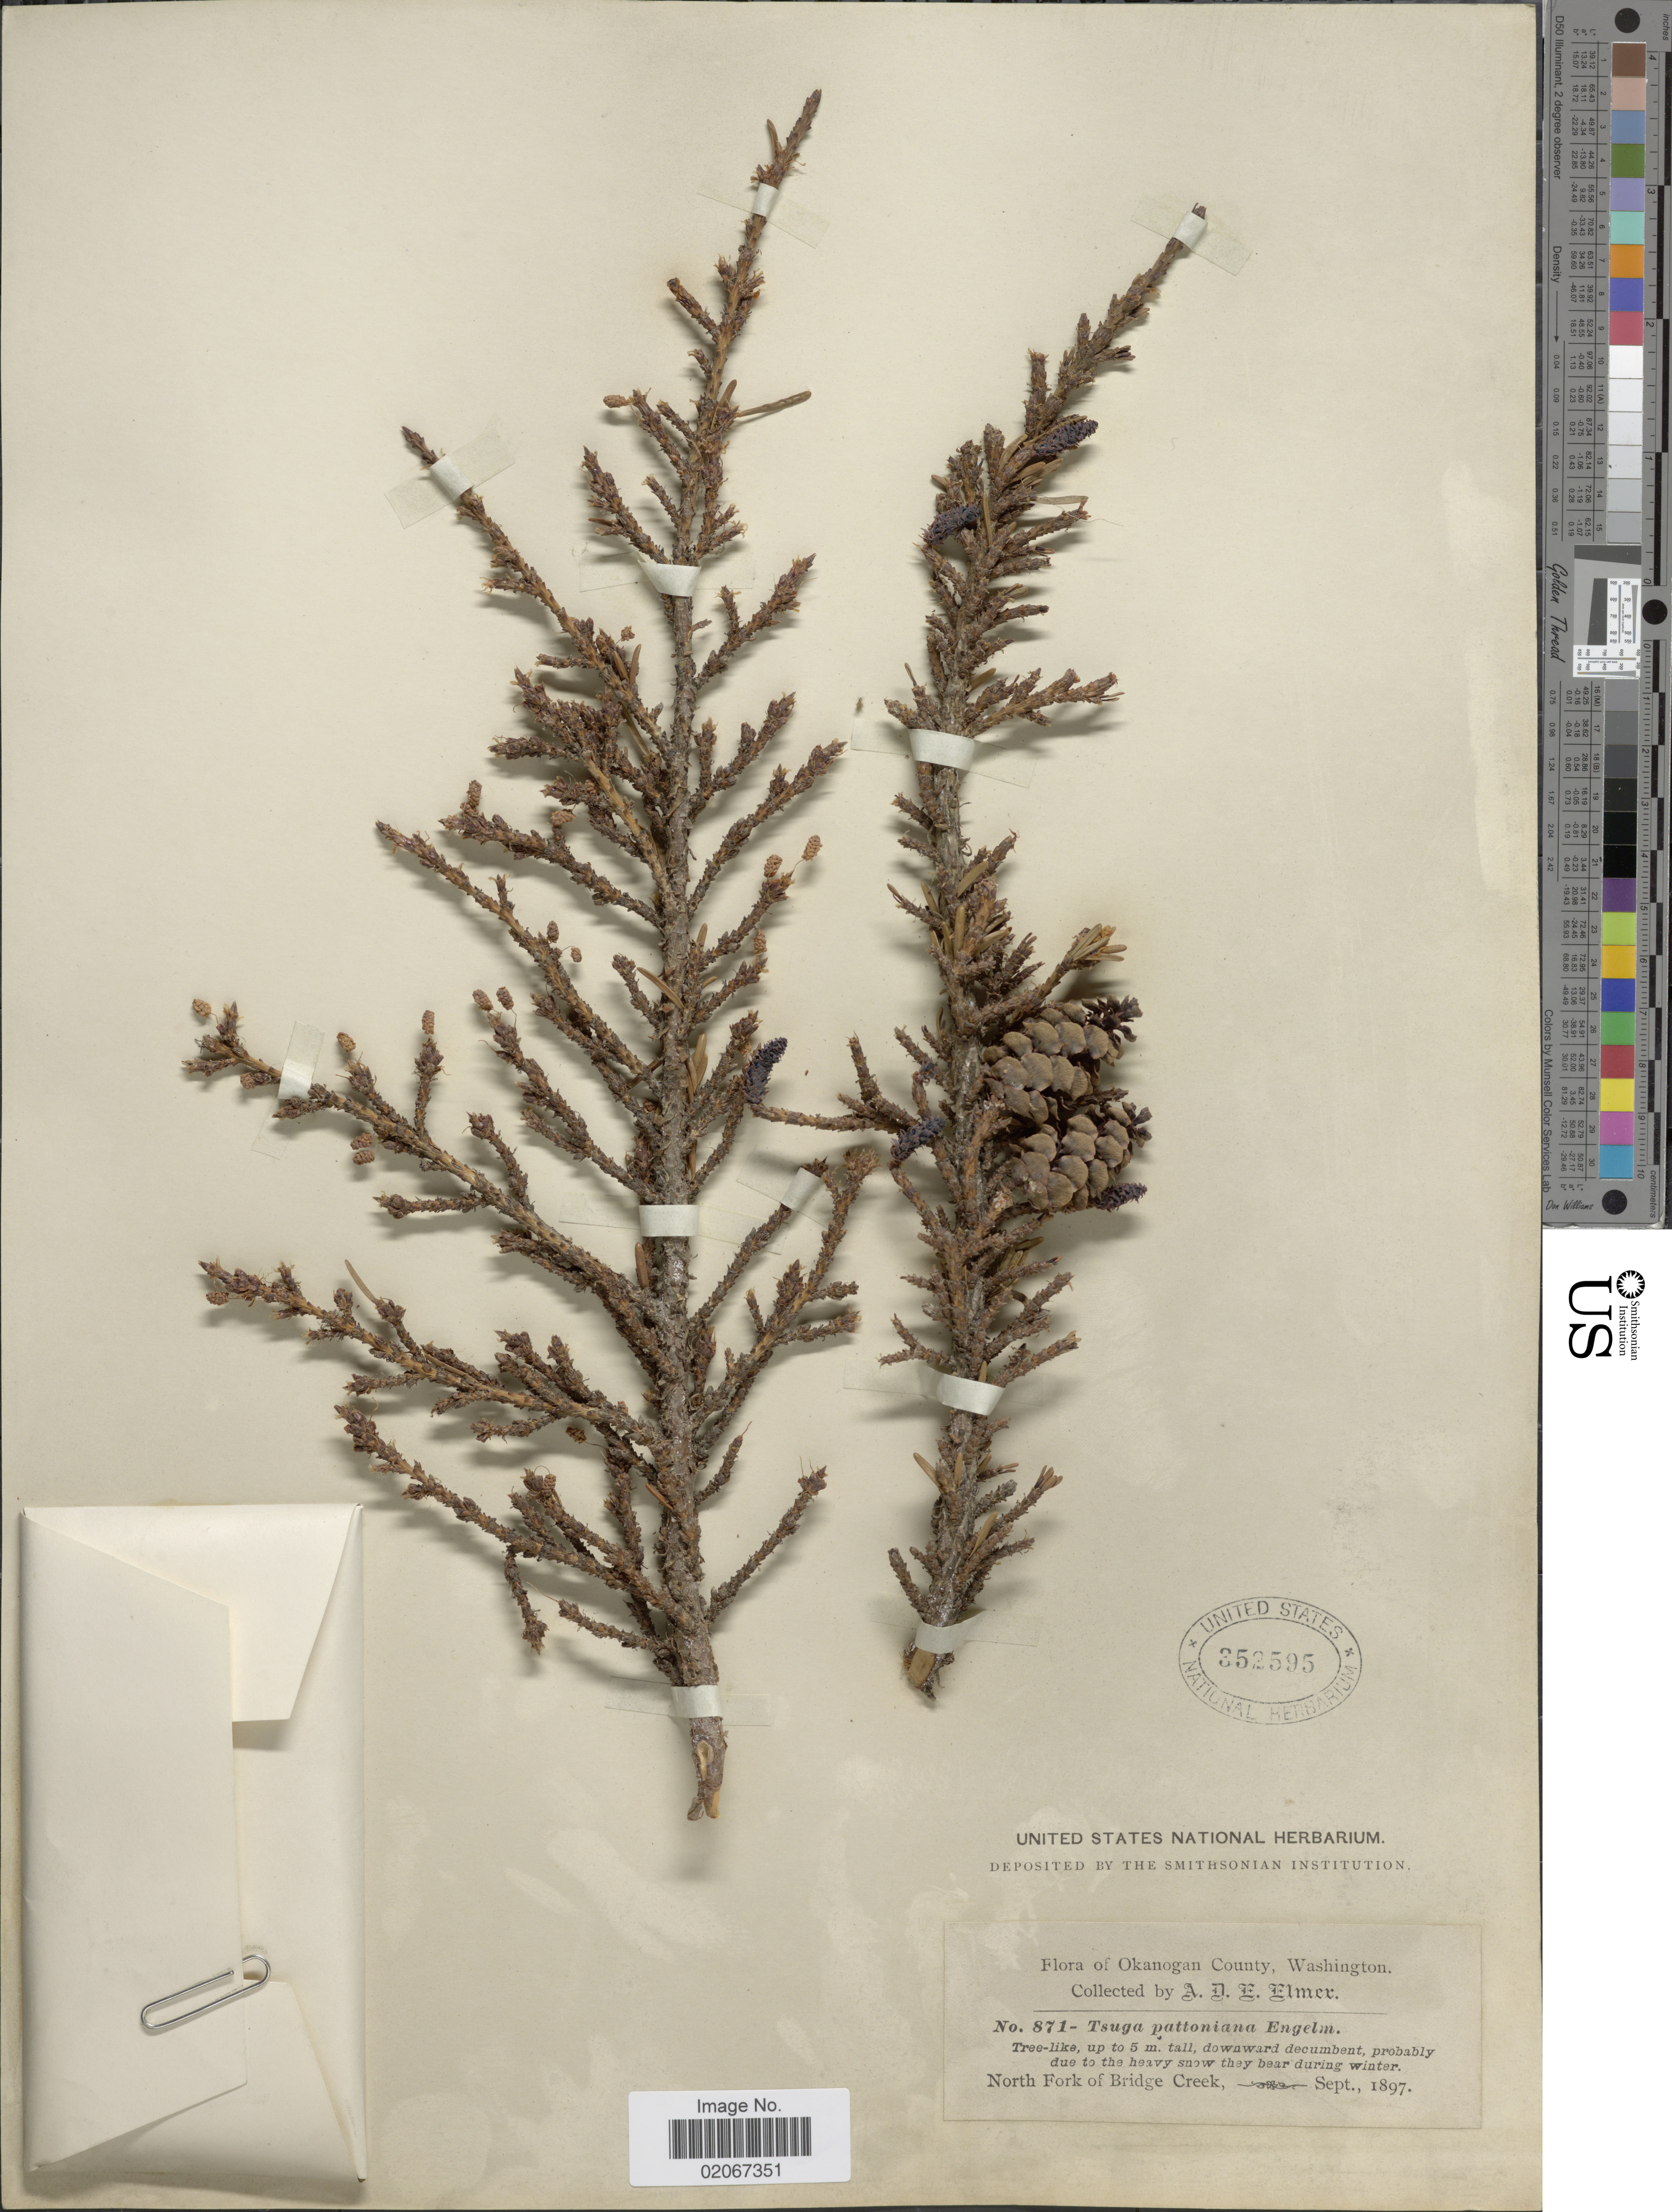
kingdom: Plantae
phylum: Tracheophyta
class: Pinopsida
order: Pinales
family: Pinaceae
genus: Tsuga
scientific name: Tsuga mertensiana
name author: (Bong.) Carrière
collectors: A. D. E. Elmer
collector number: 871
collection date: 1897-09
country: United States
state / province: Washington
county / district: Okanogan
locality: Okanogan County. North Fork of Bridge Creek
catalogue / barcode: US 352595